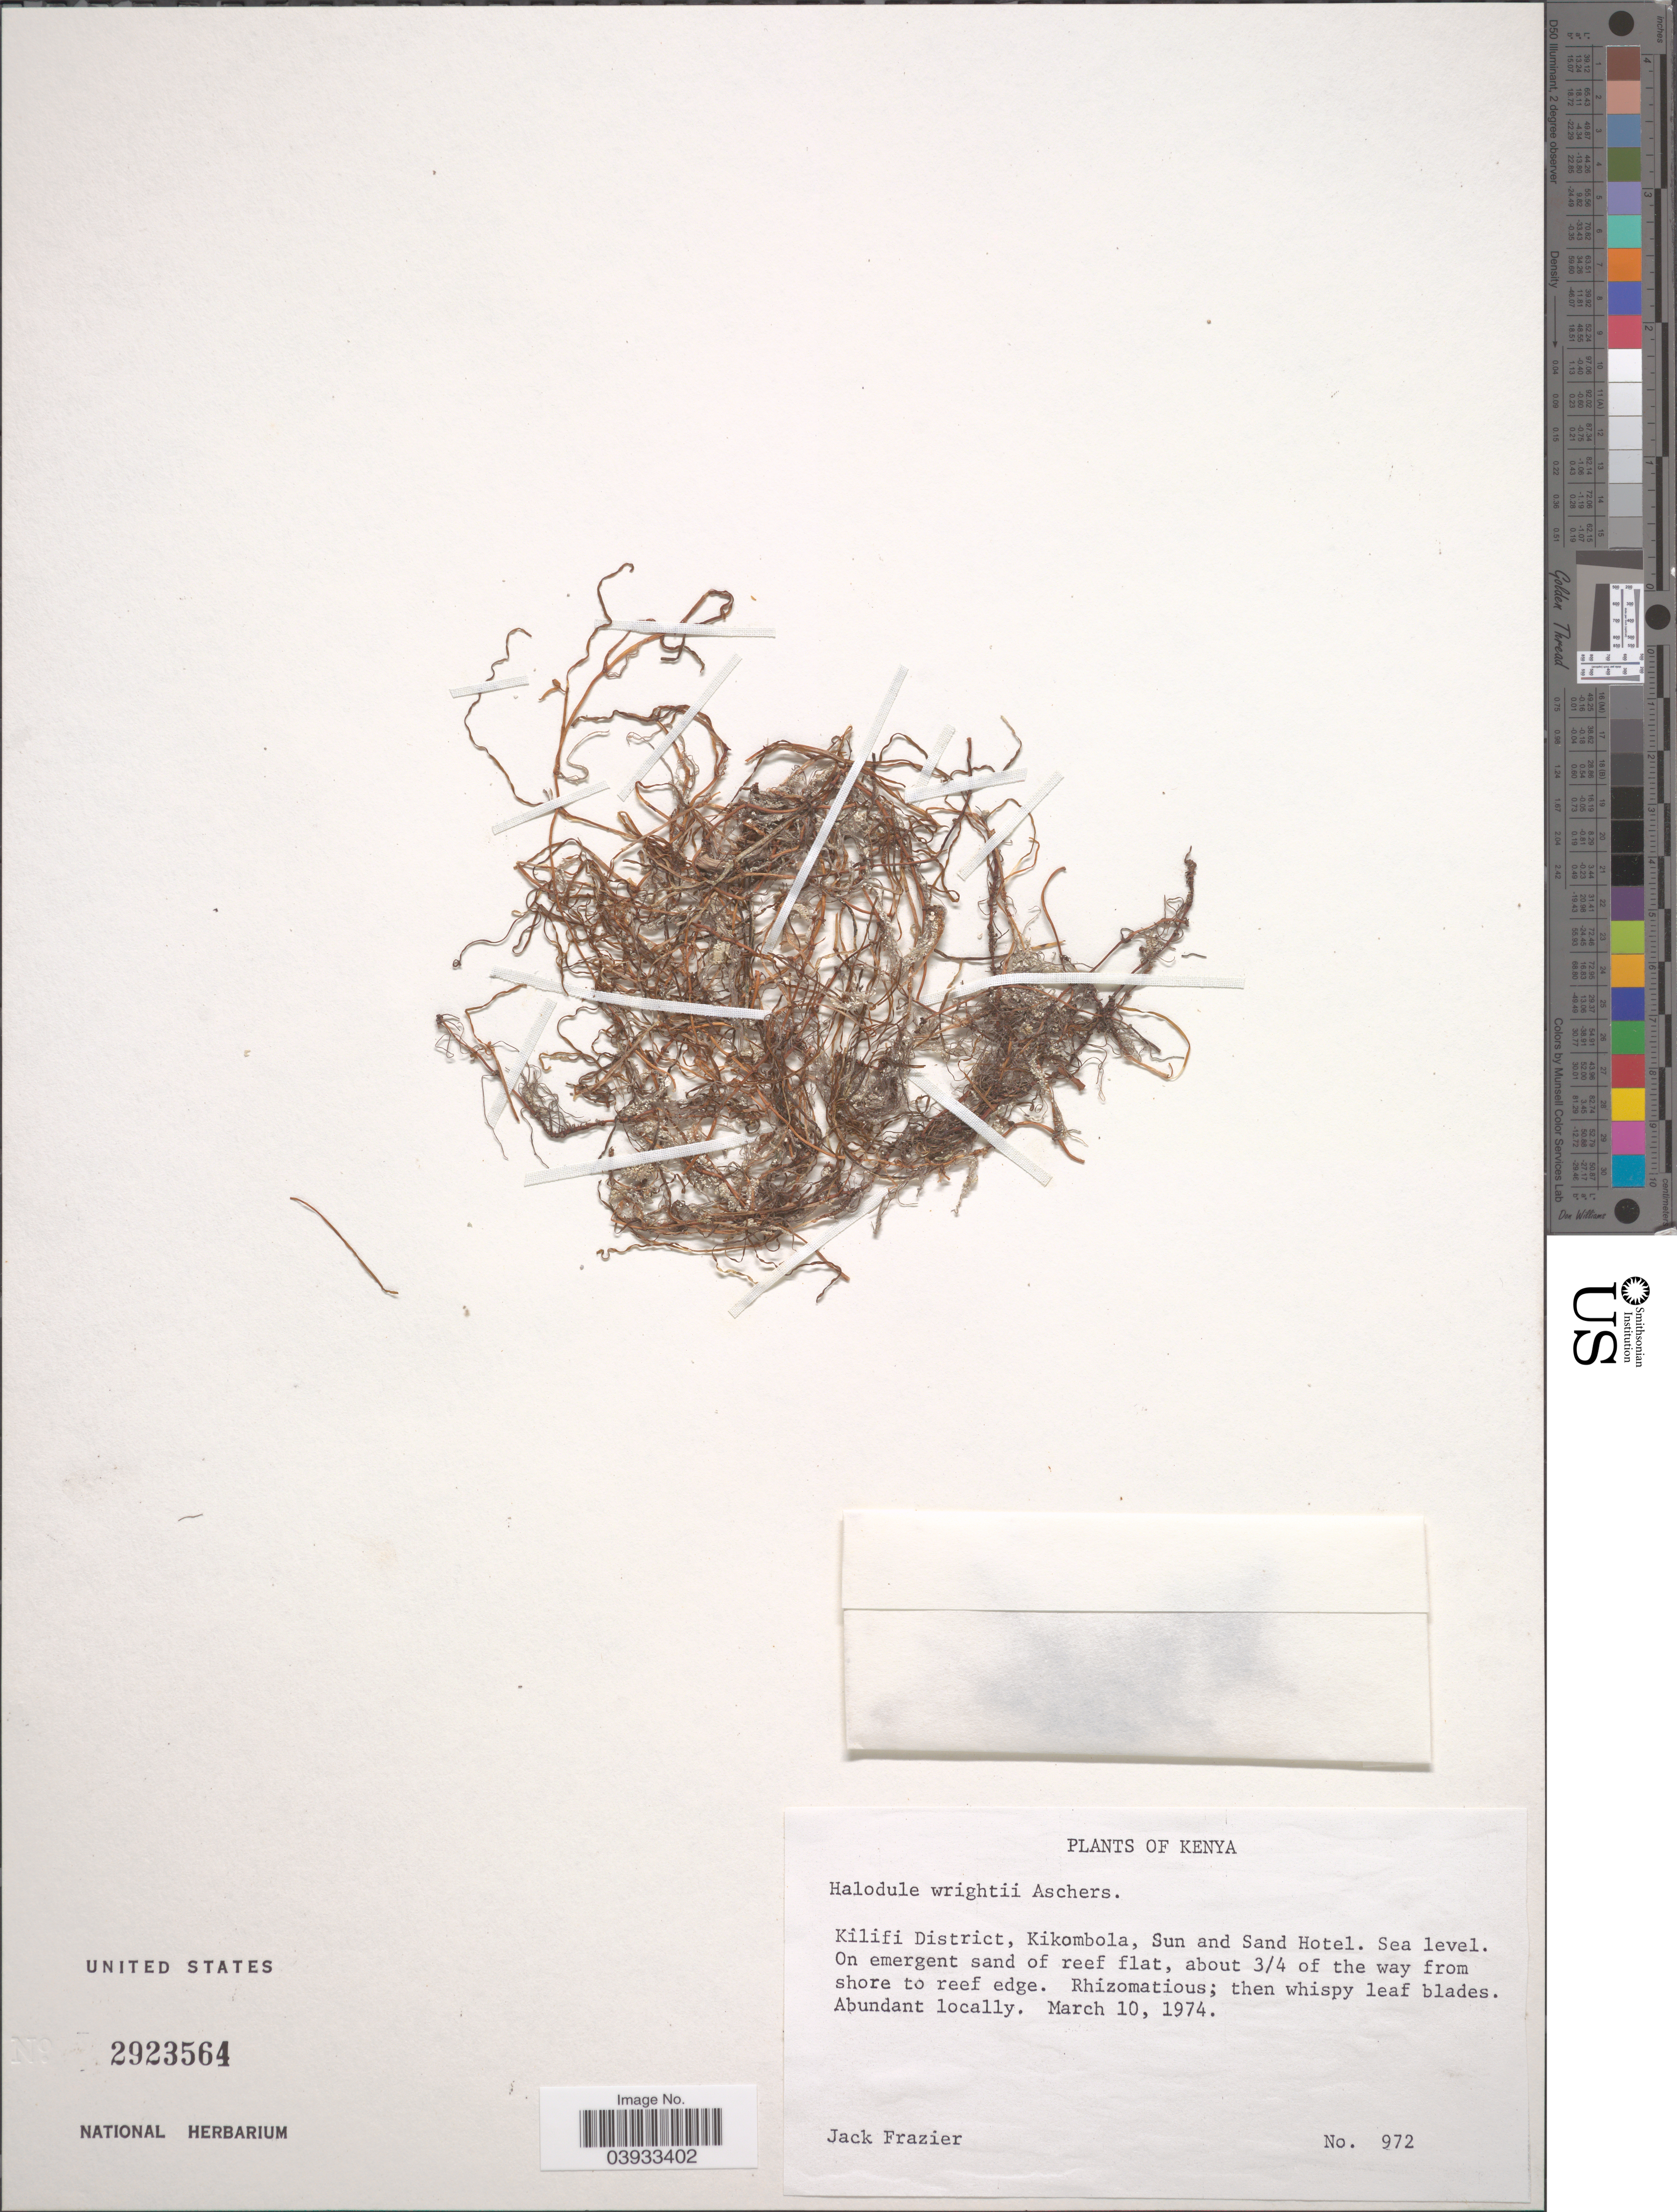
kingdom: Plantae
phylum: Tracheophyta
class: Liliopsida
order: Alismatales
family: Cymodoceaceae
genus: Halodule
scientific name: Halodule wrightii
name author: Asch.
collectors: J. Frazier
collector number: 972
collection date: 1974-03-10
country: Kenya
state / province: Kilifi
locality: Kilifi District, Kikombola, Sun and Sand Hotel.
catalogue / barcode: US 2923564